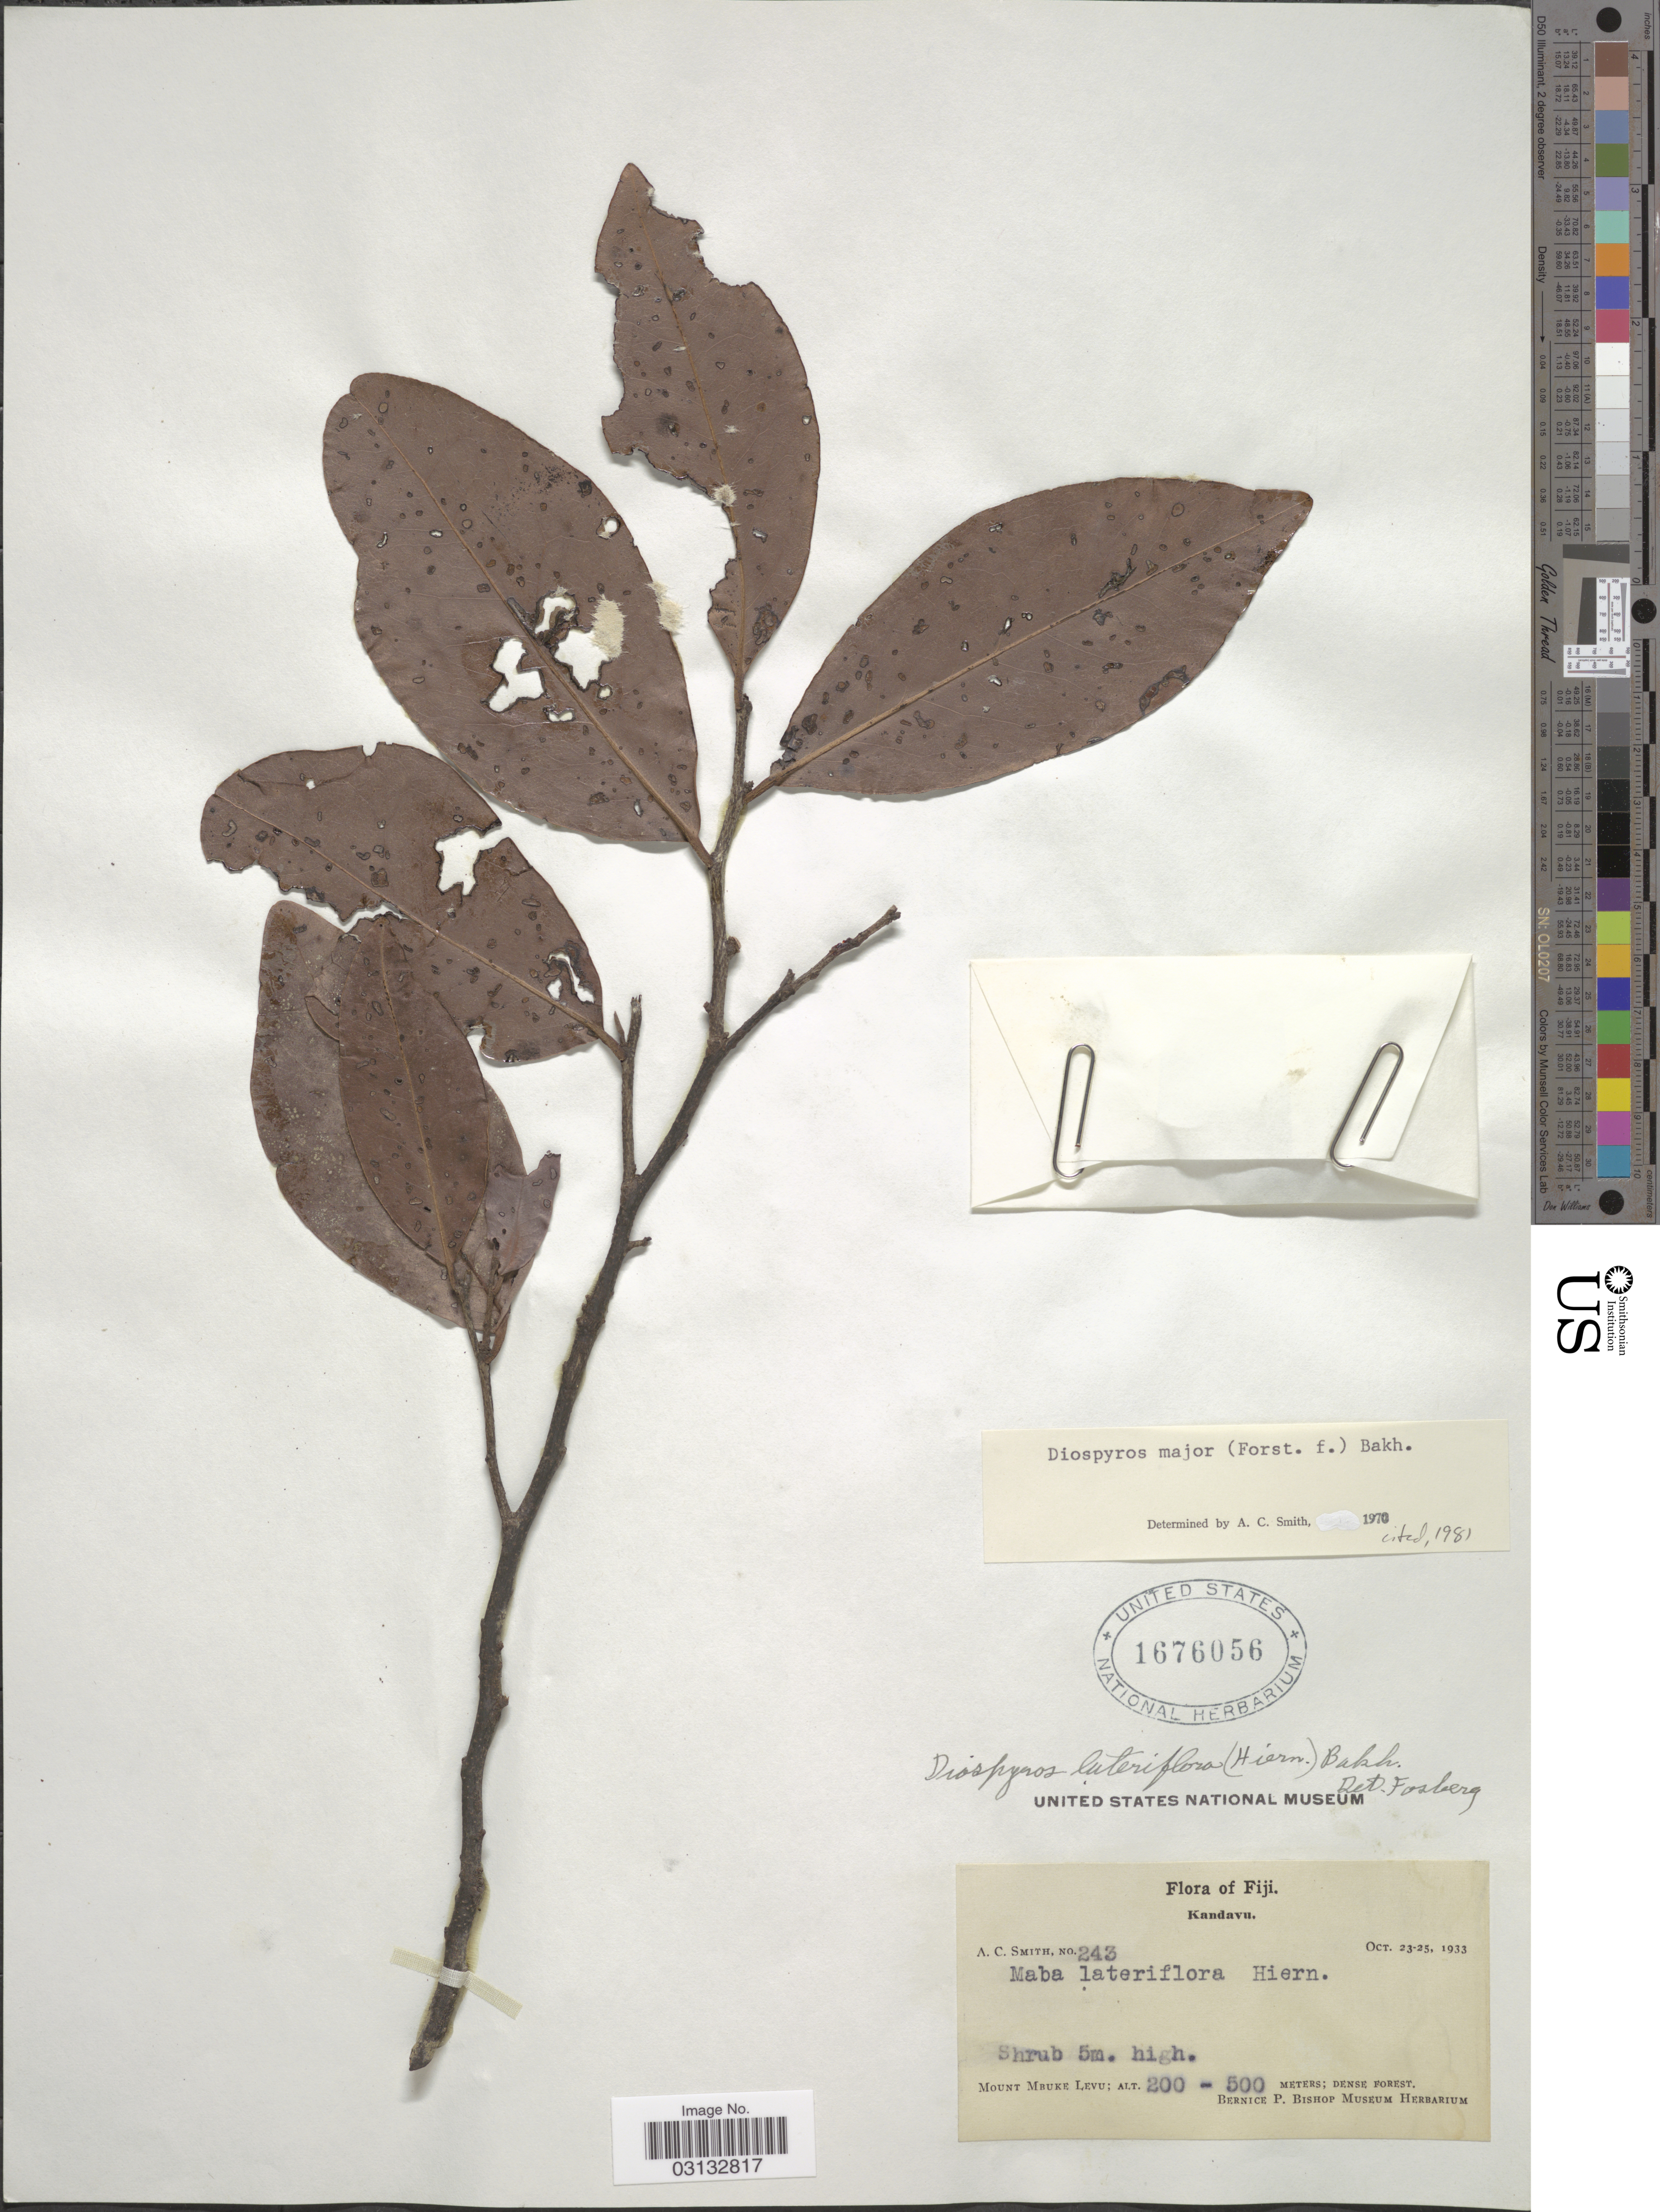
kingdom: Plantae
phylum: Tracheophyta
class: Magnoliopsida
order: Ericales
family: Ebenaceae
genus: Diospyros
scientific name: Diospyros major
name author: (G. Forst.) Bakh.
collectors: A. C. Smith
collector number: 243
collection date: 1933-10-23/1933-10-25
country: Fiji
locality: Kandavu, Mount Mbuke Levu.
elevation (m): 200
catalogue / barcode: US 1676056